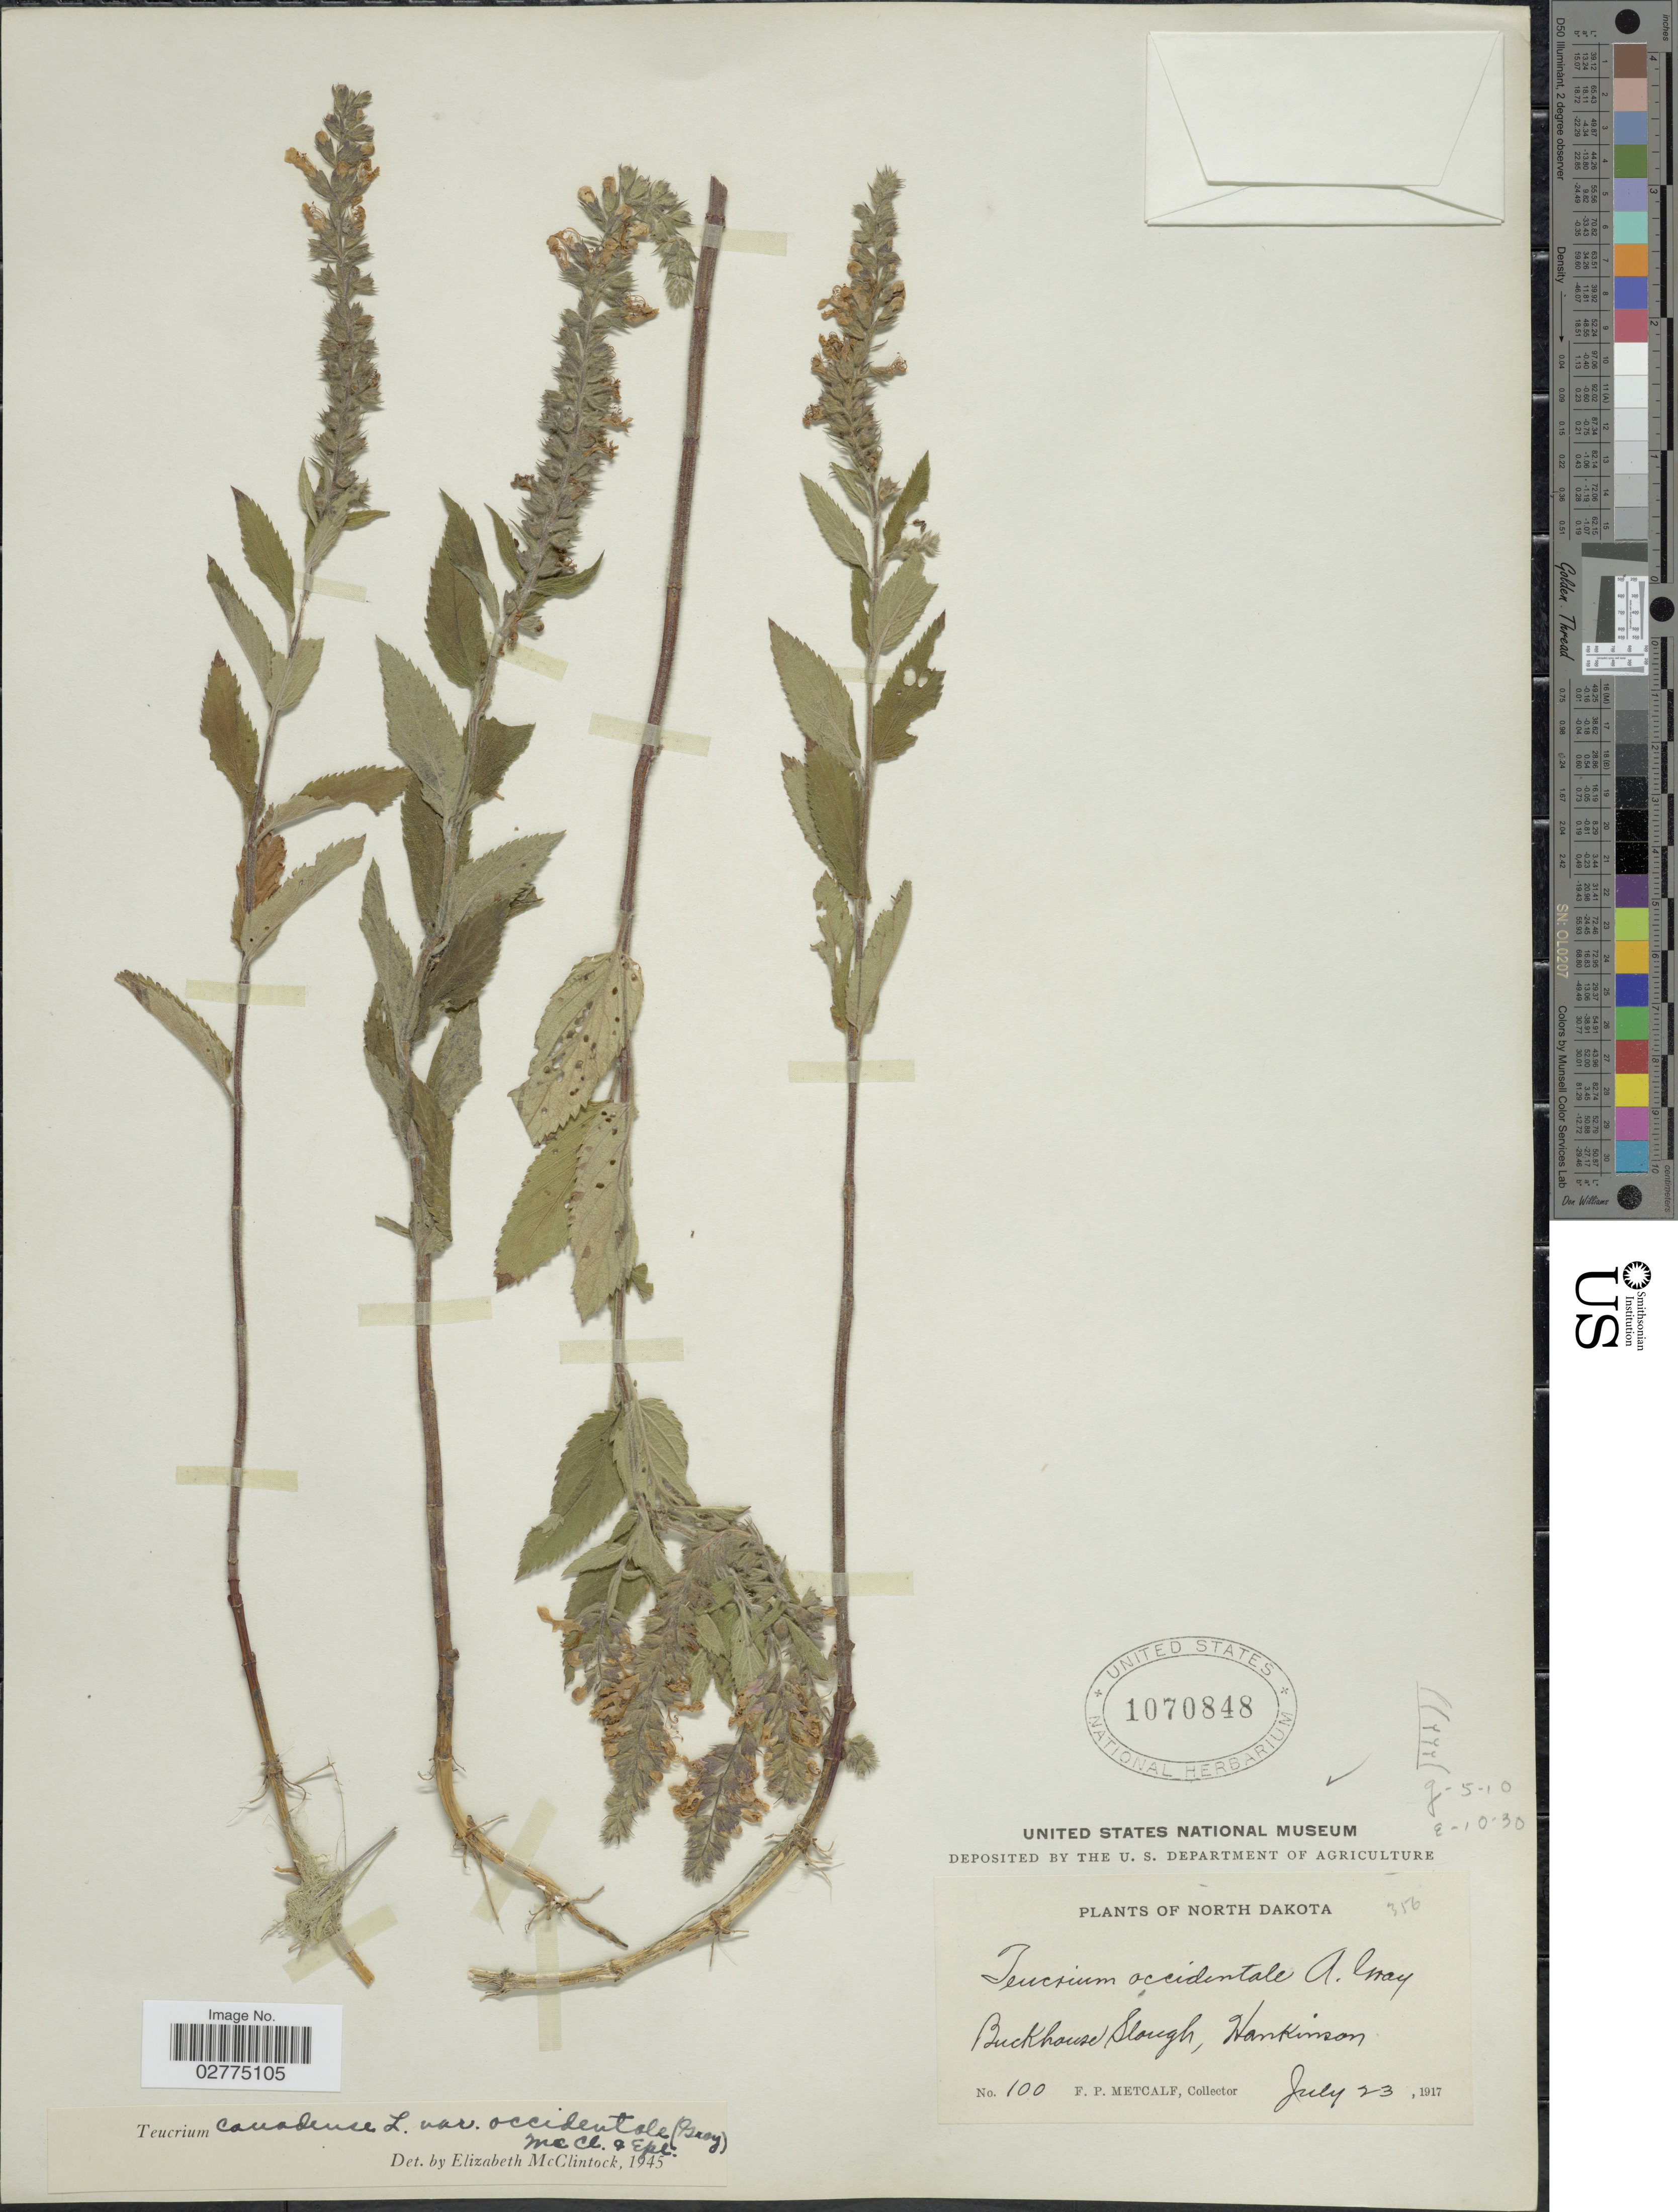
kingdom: Plantae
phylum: Tracheophyta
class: Magnoliopsida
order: Lamiales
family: Lamiaceae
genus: Teucrium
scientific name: Teucrium canadense var. occidentale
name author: (A. Gray) E. M. McClint. & Epling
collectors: F. Metcalf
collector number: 100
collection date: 1917-07-23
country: United States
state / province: North Dakota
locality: Buckhouse Slough, Hankinson.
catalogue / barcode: US 1070848